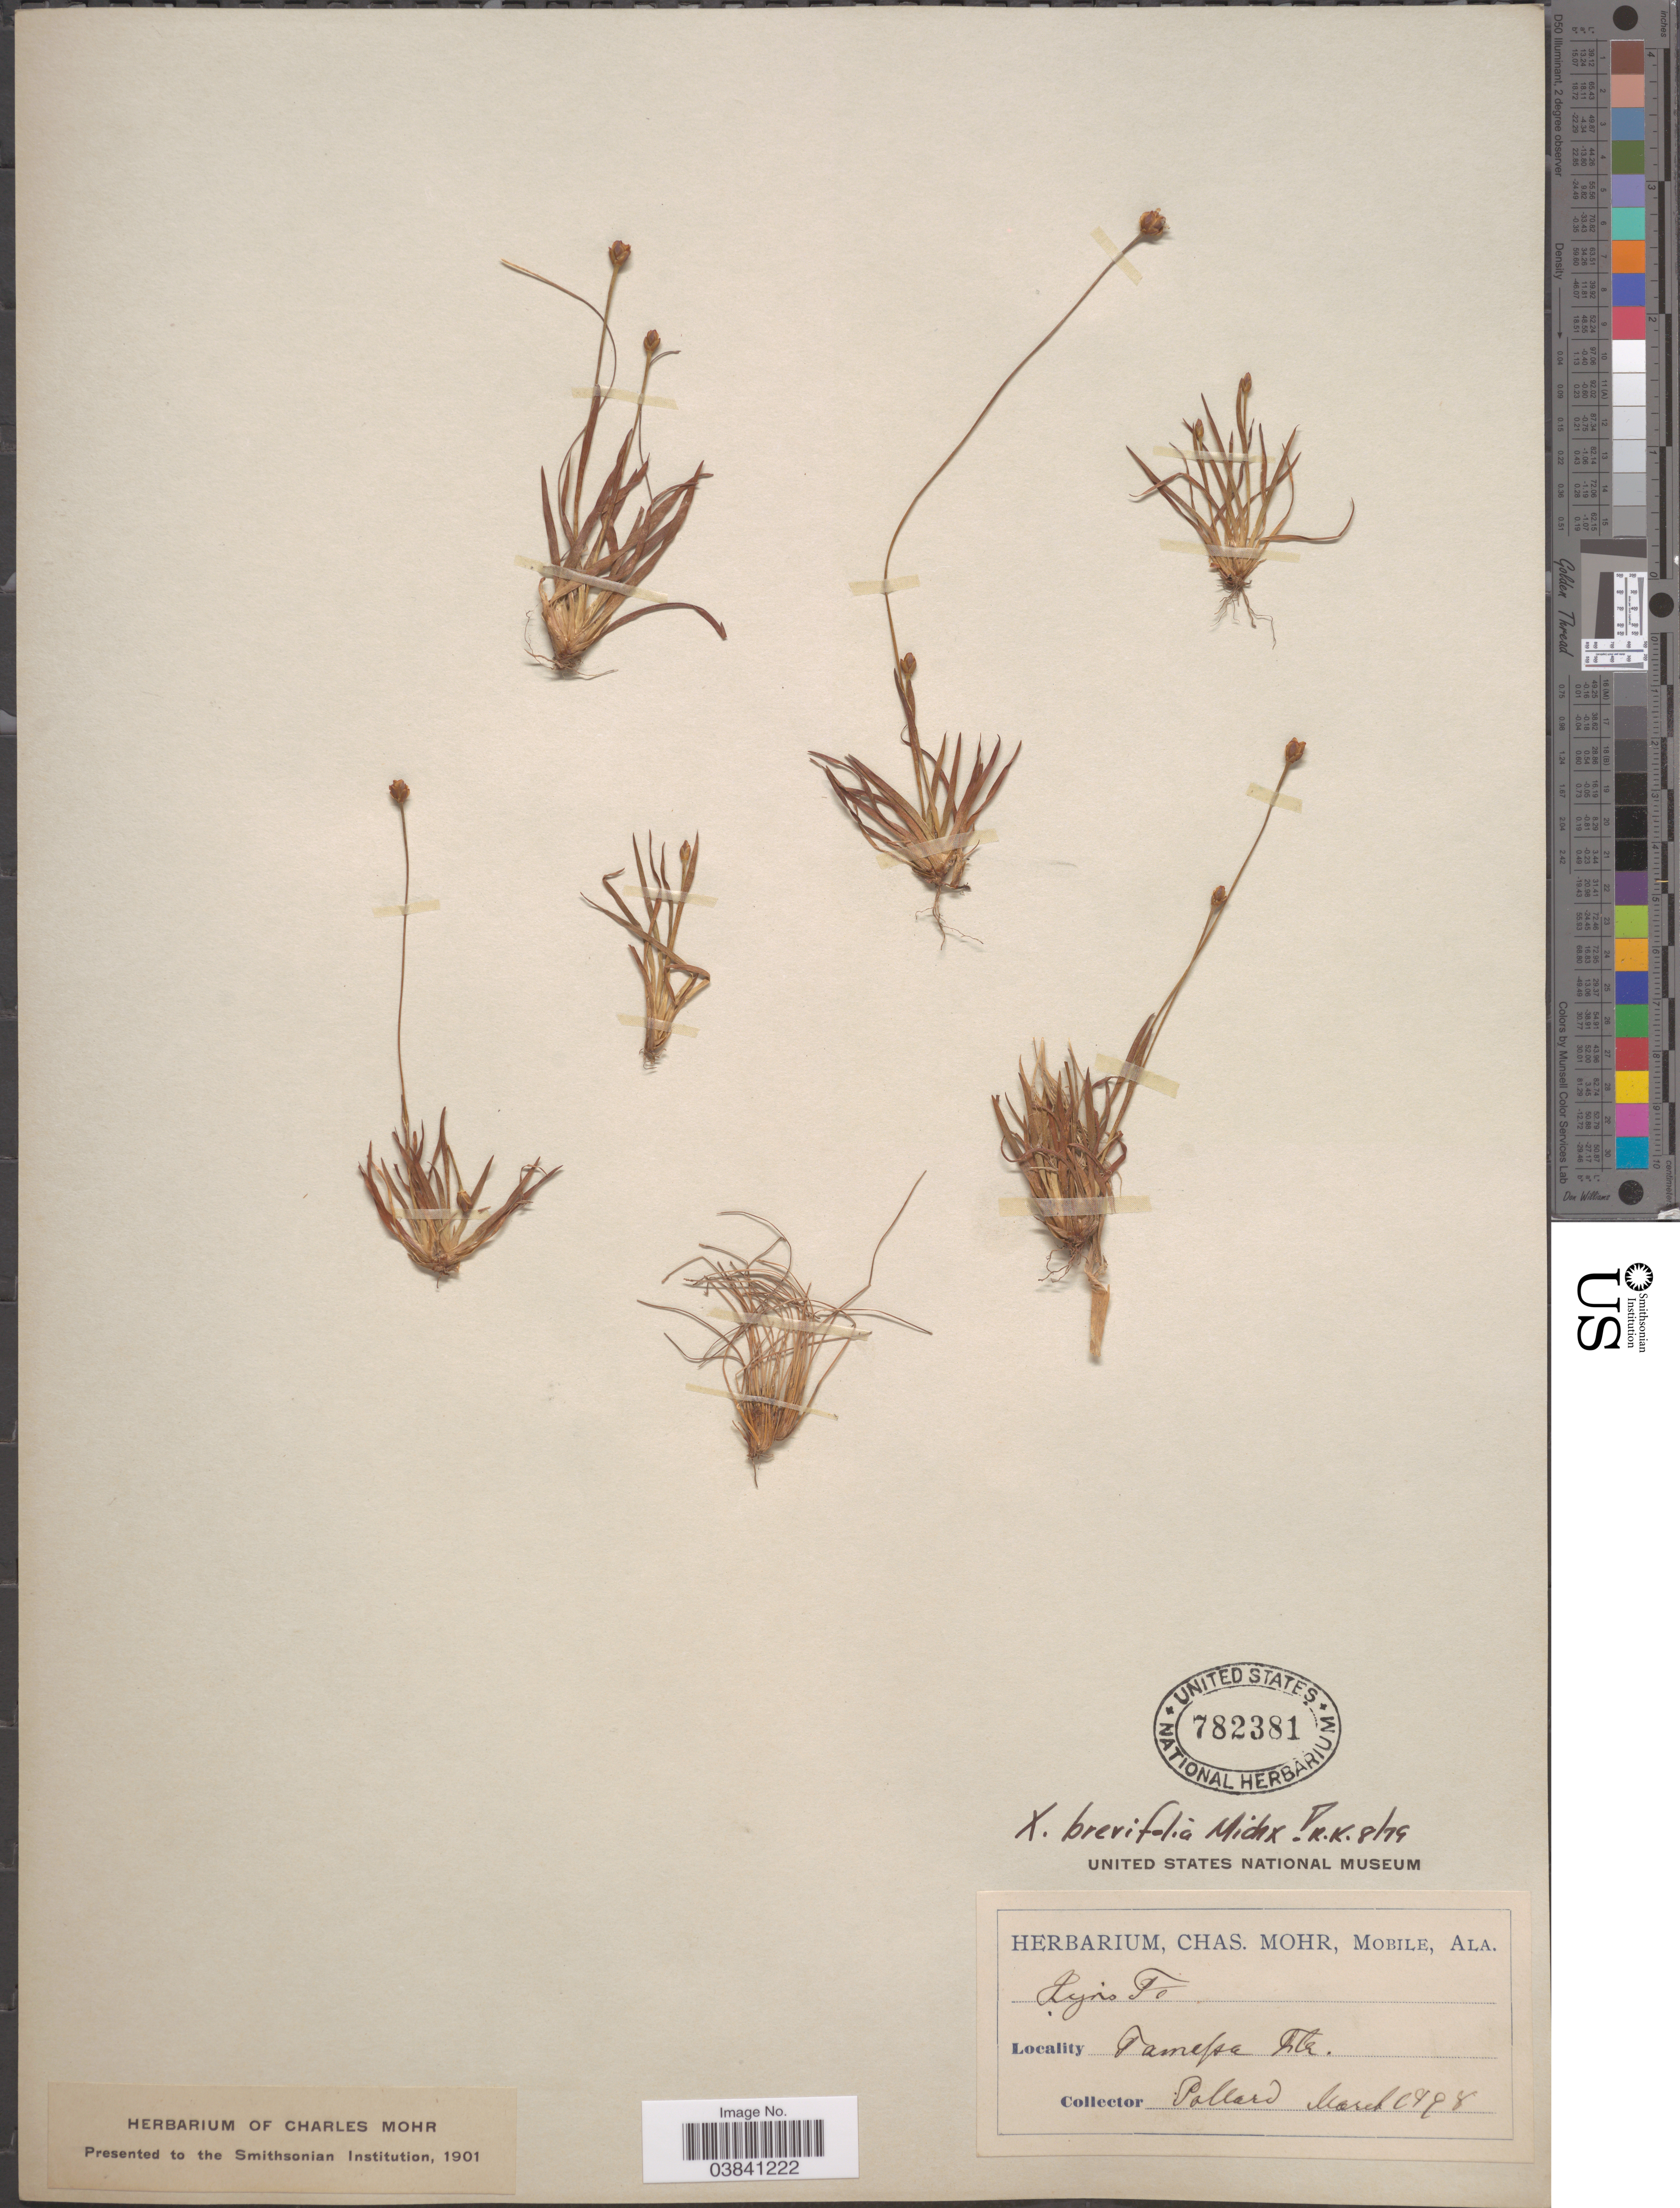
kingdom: Plantae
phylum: Tracheophyta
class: Liliopsida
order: Poales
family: Xyridaceae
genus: Xyris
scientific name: Xyris brevifolia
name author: Michx.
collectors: -- Pollard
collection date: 1998-03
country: United States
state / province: Florida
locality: Tampa.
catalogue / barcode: US 782381